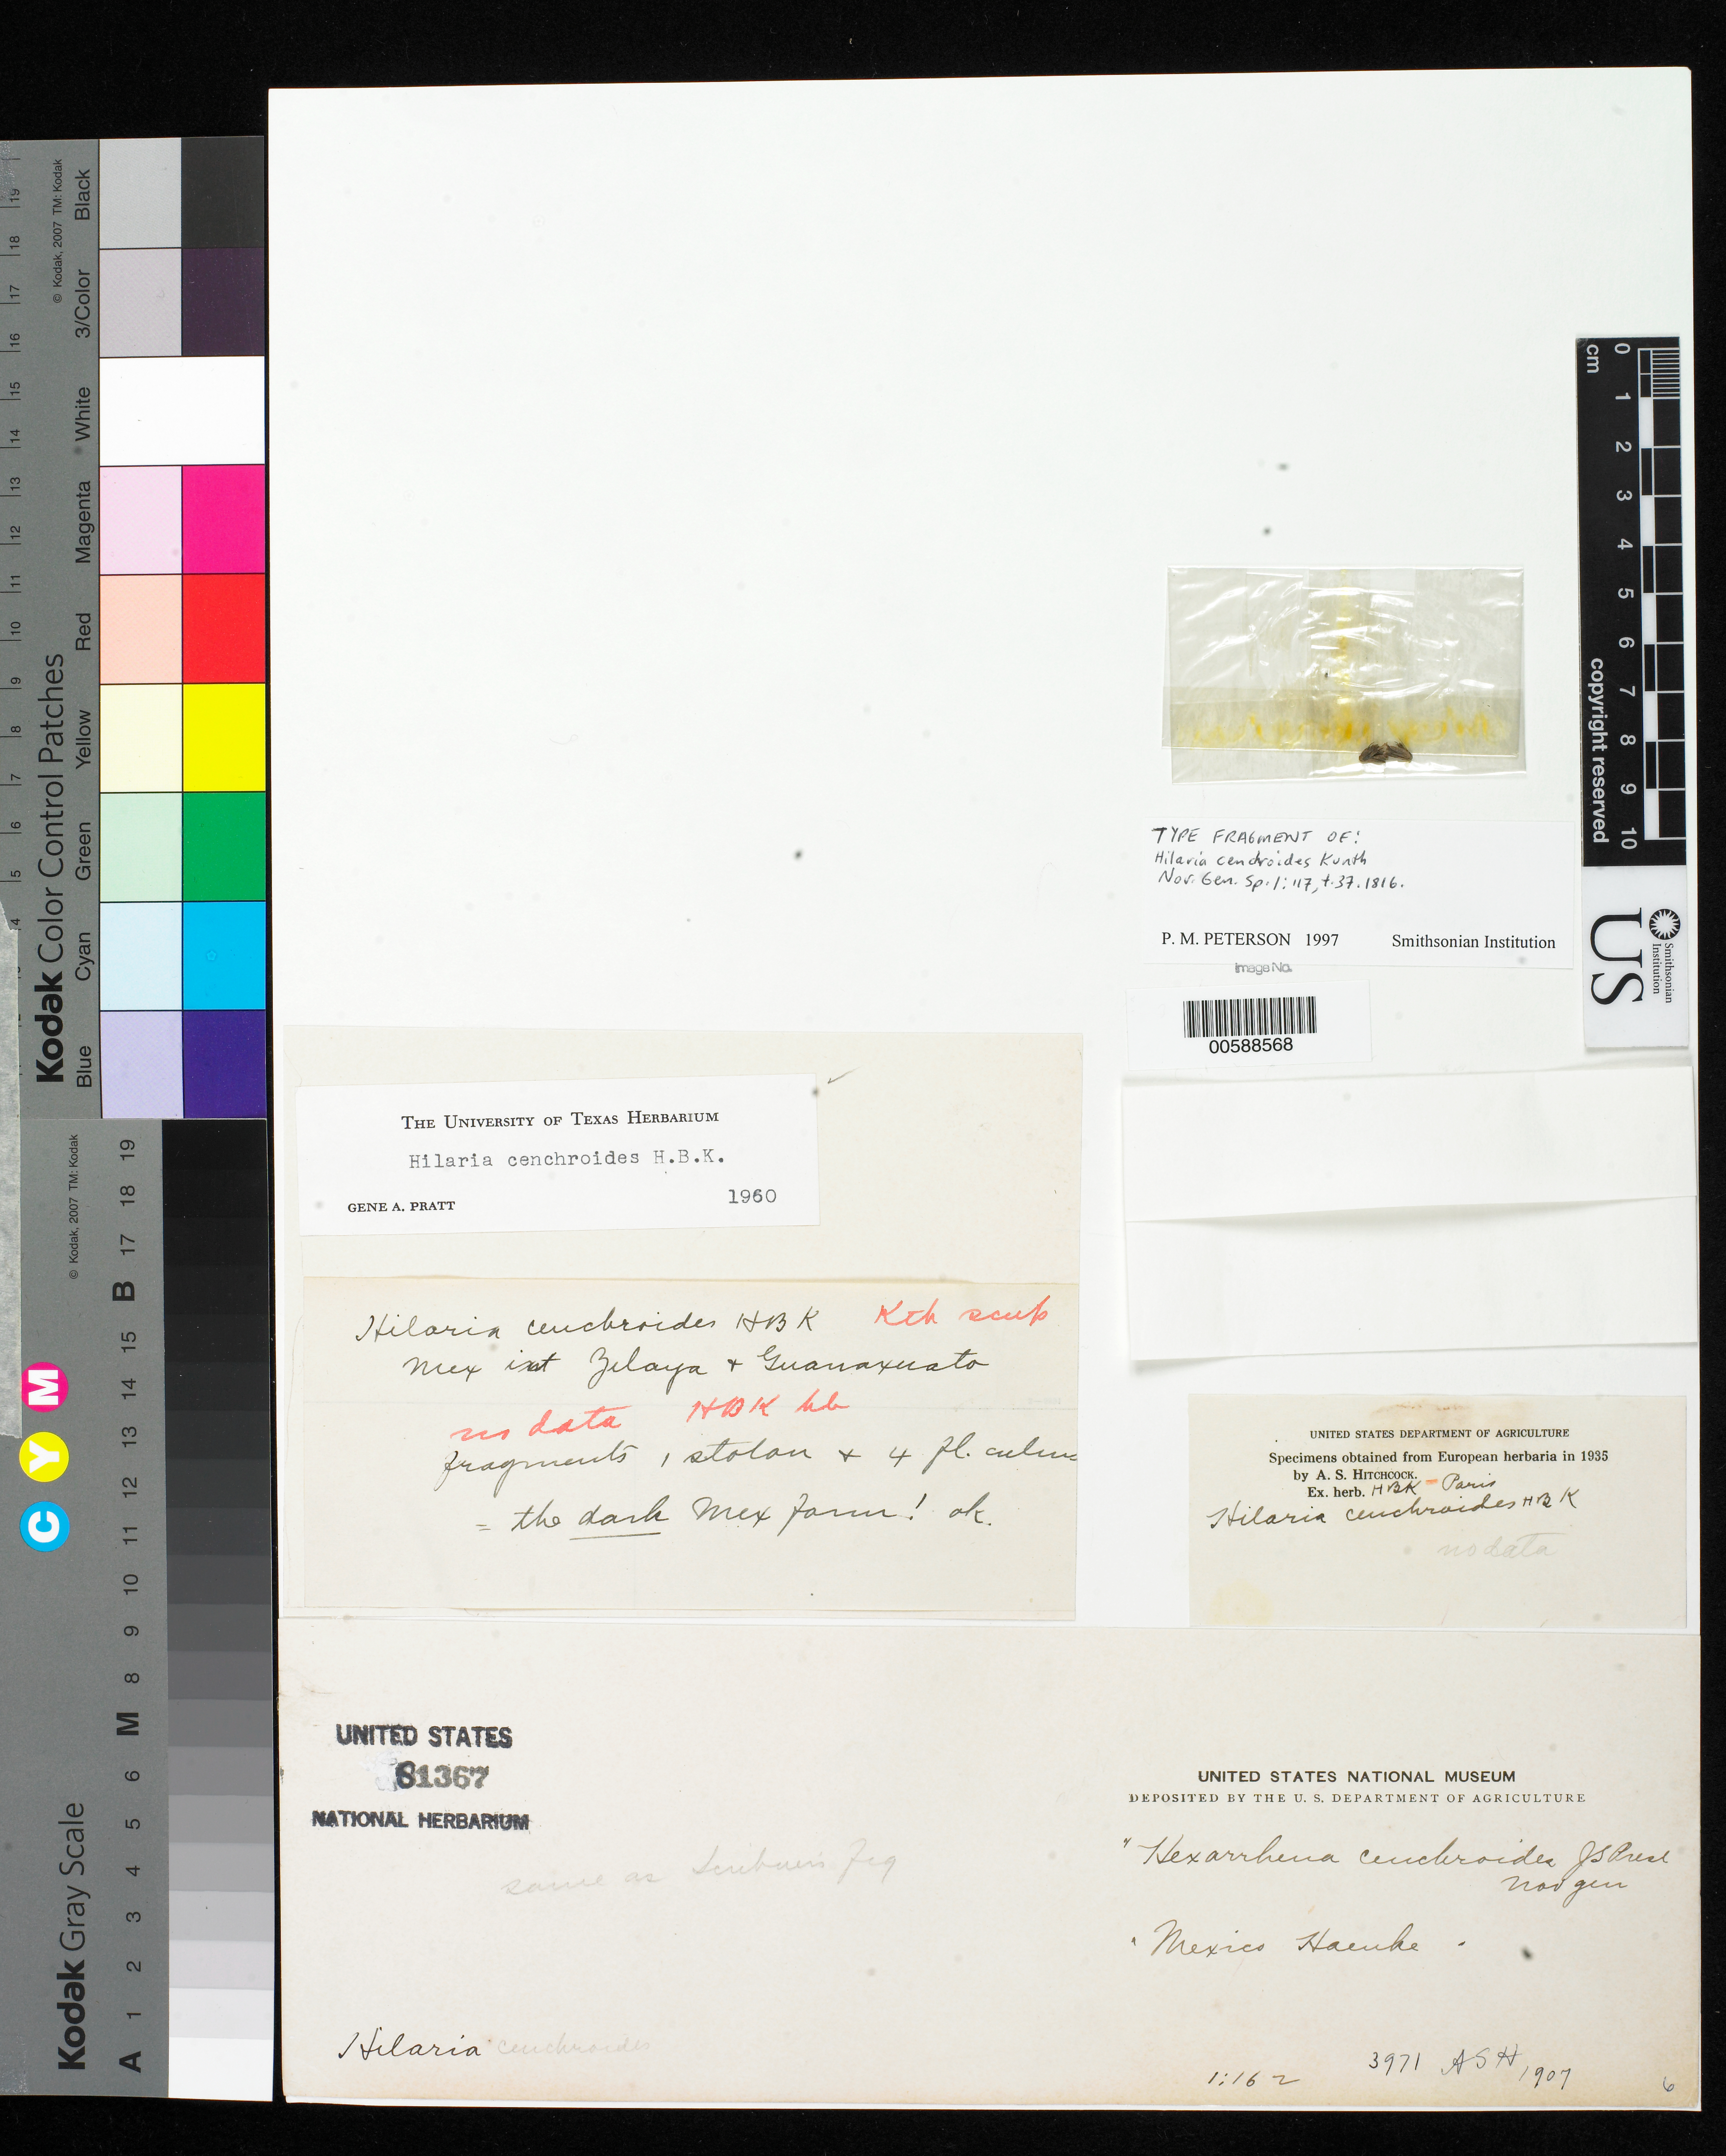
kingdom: Plantae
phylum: Tracheophyta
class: Liliopsida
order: Poales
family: Poaceae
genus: Hilaria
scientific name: Hilaria centroides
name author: Kunth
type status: Type Fragment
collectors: T. P. X. Haenke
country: Mexico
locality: Inter Zelaya & Guanaxuato.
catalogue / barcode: US 81367